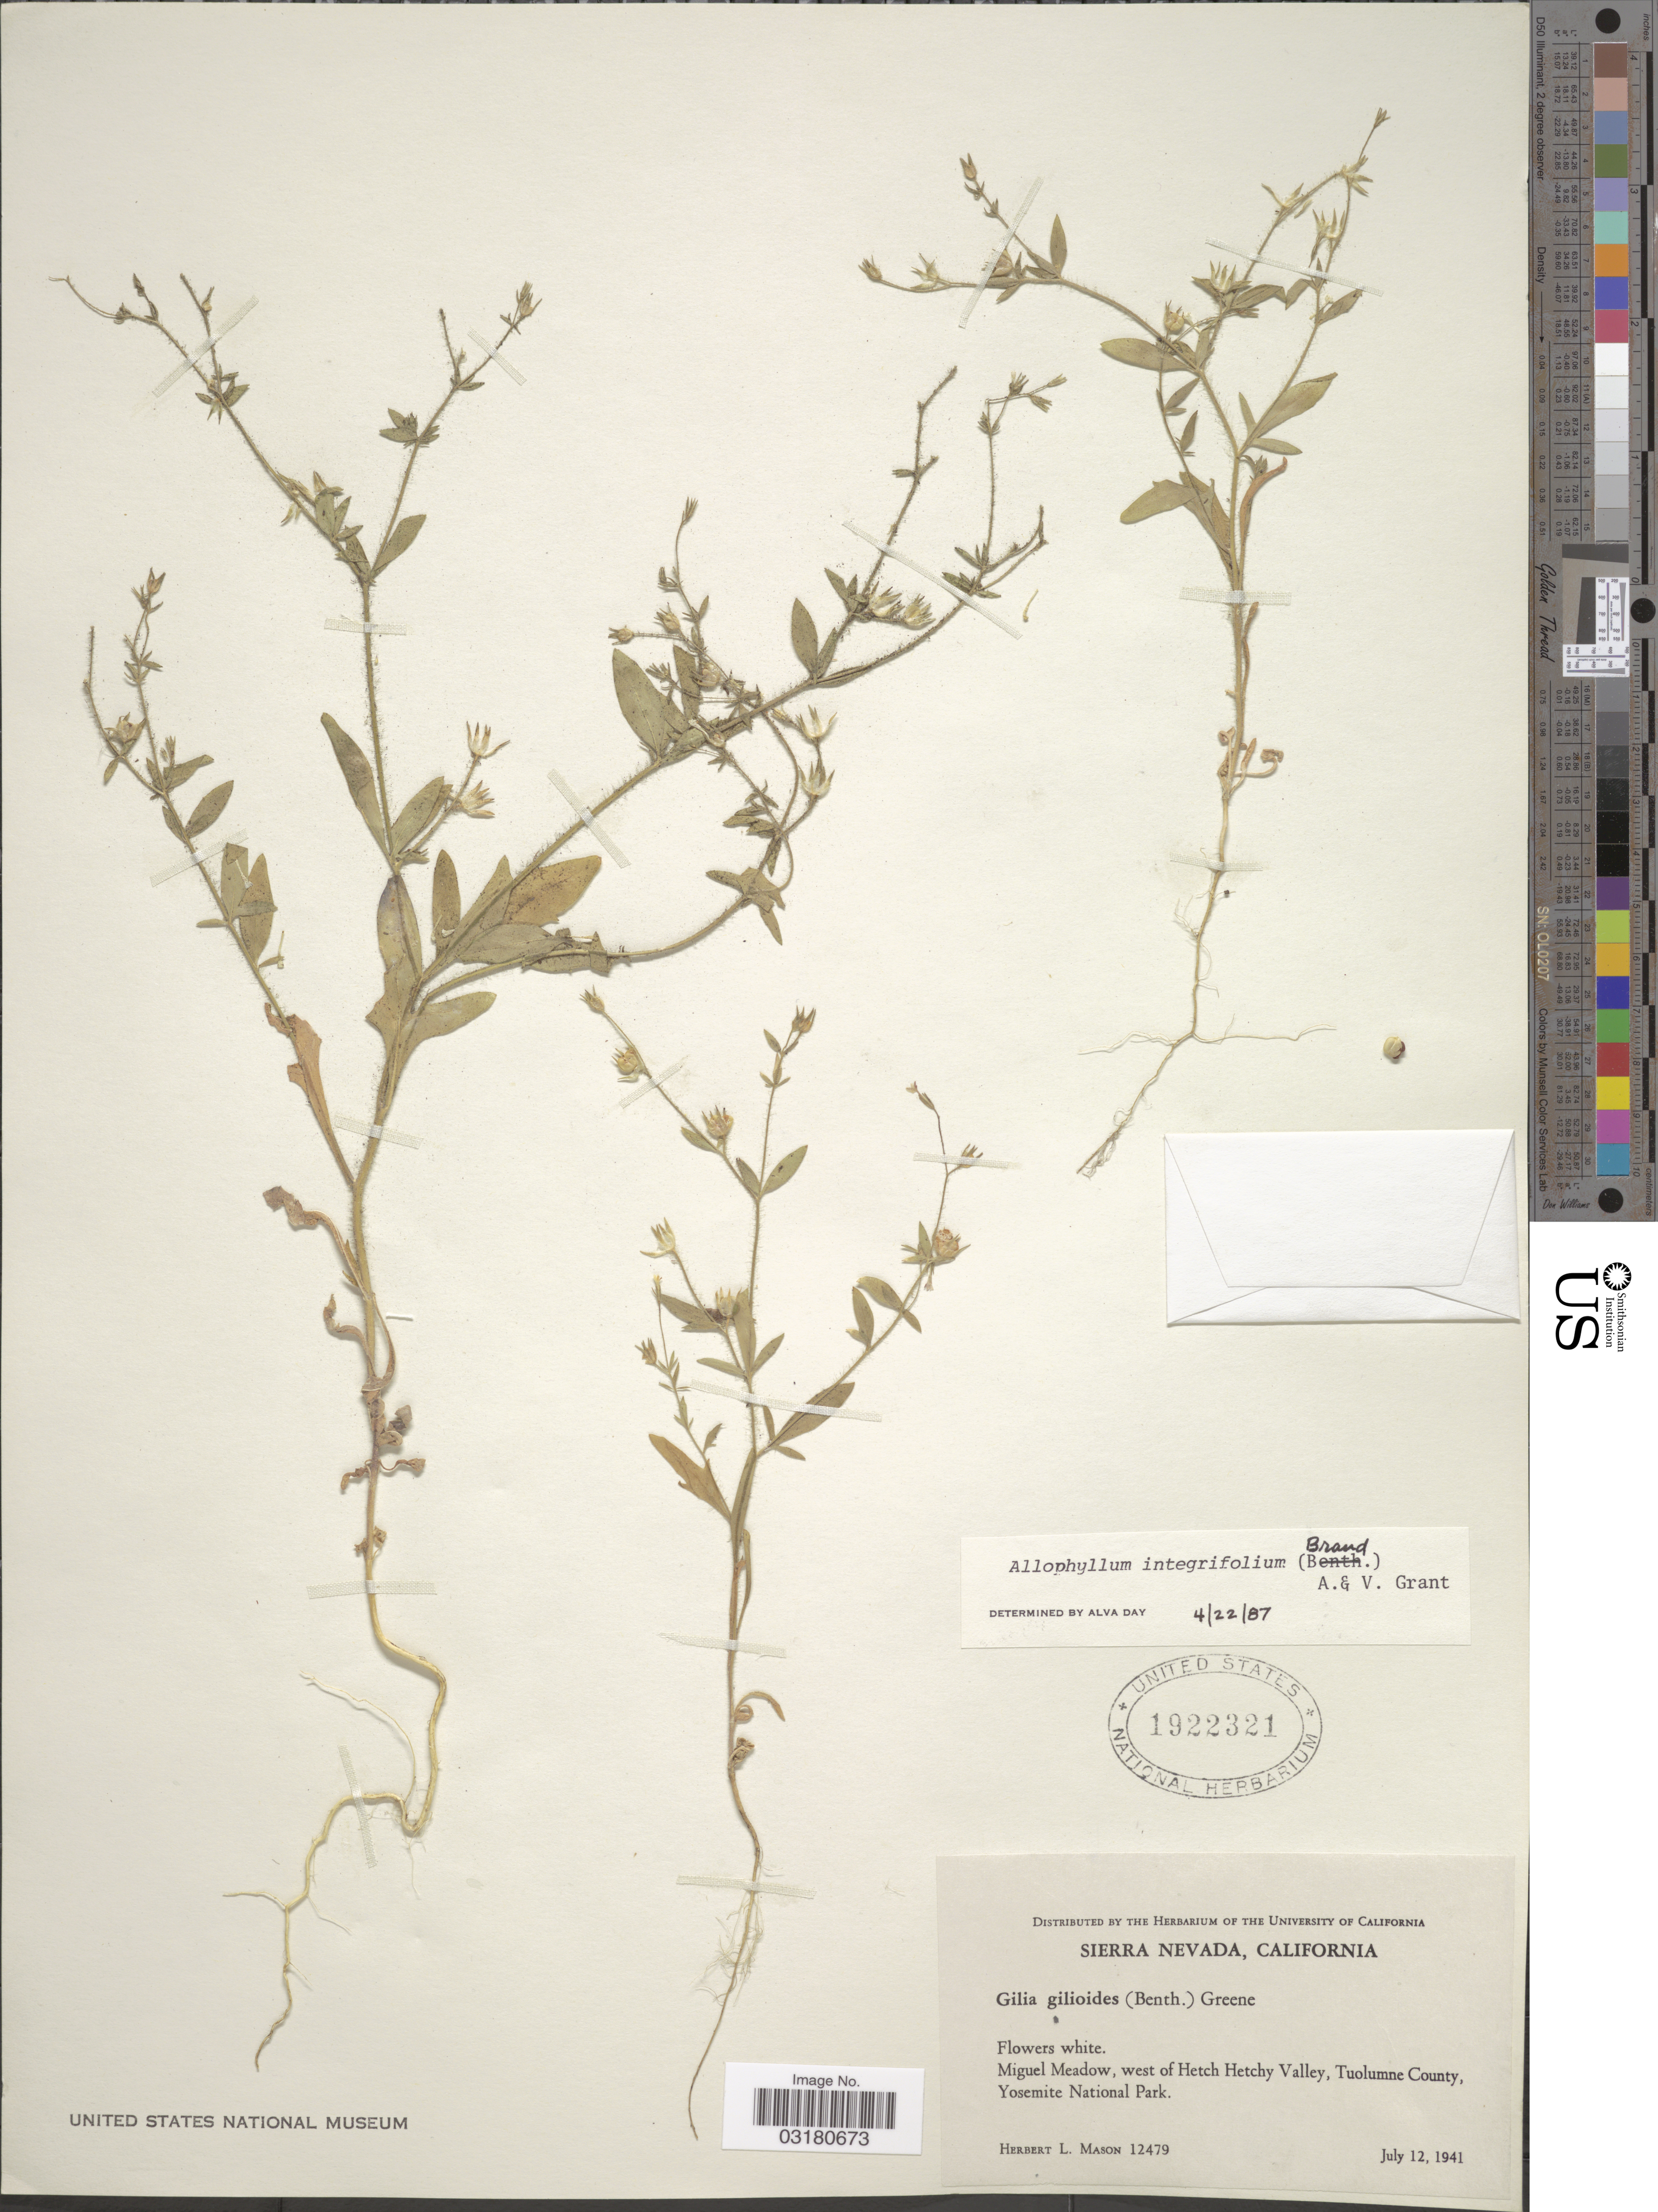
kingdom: Plantae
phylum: Tracheophyta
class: Magnoliopsida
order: Ericales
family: Polemoniaceae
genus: Allophyllum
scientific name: Allophyllum integrifolium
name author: (Brand) A.D. Grant & V.E. Grant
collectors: H. L. Mason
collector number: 12479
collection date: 1941-07-12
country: United States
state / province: California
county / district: Tuolumne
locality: Sierra Nevada. Miguel Meadow, west of Hetch Hetchy Valley, Tuolumne County, Yosemite National Park.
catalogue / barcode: US 1922321